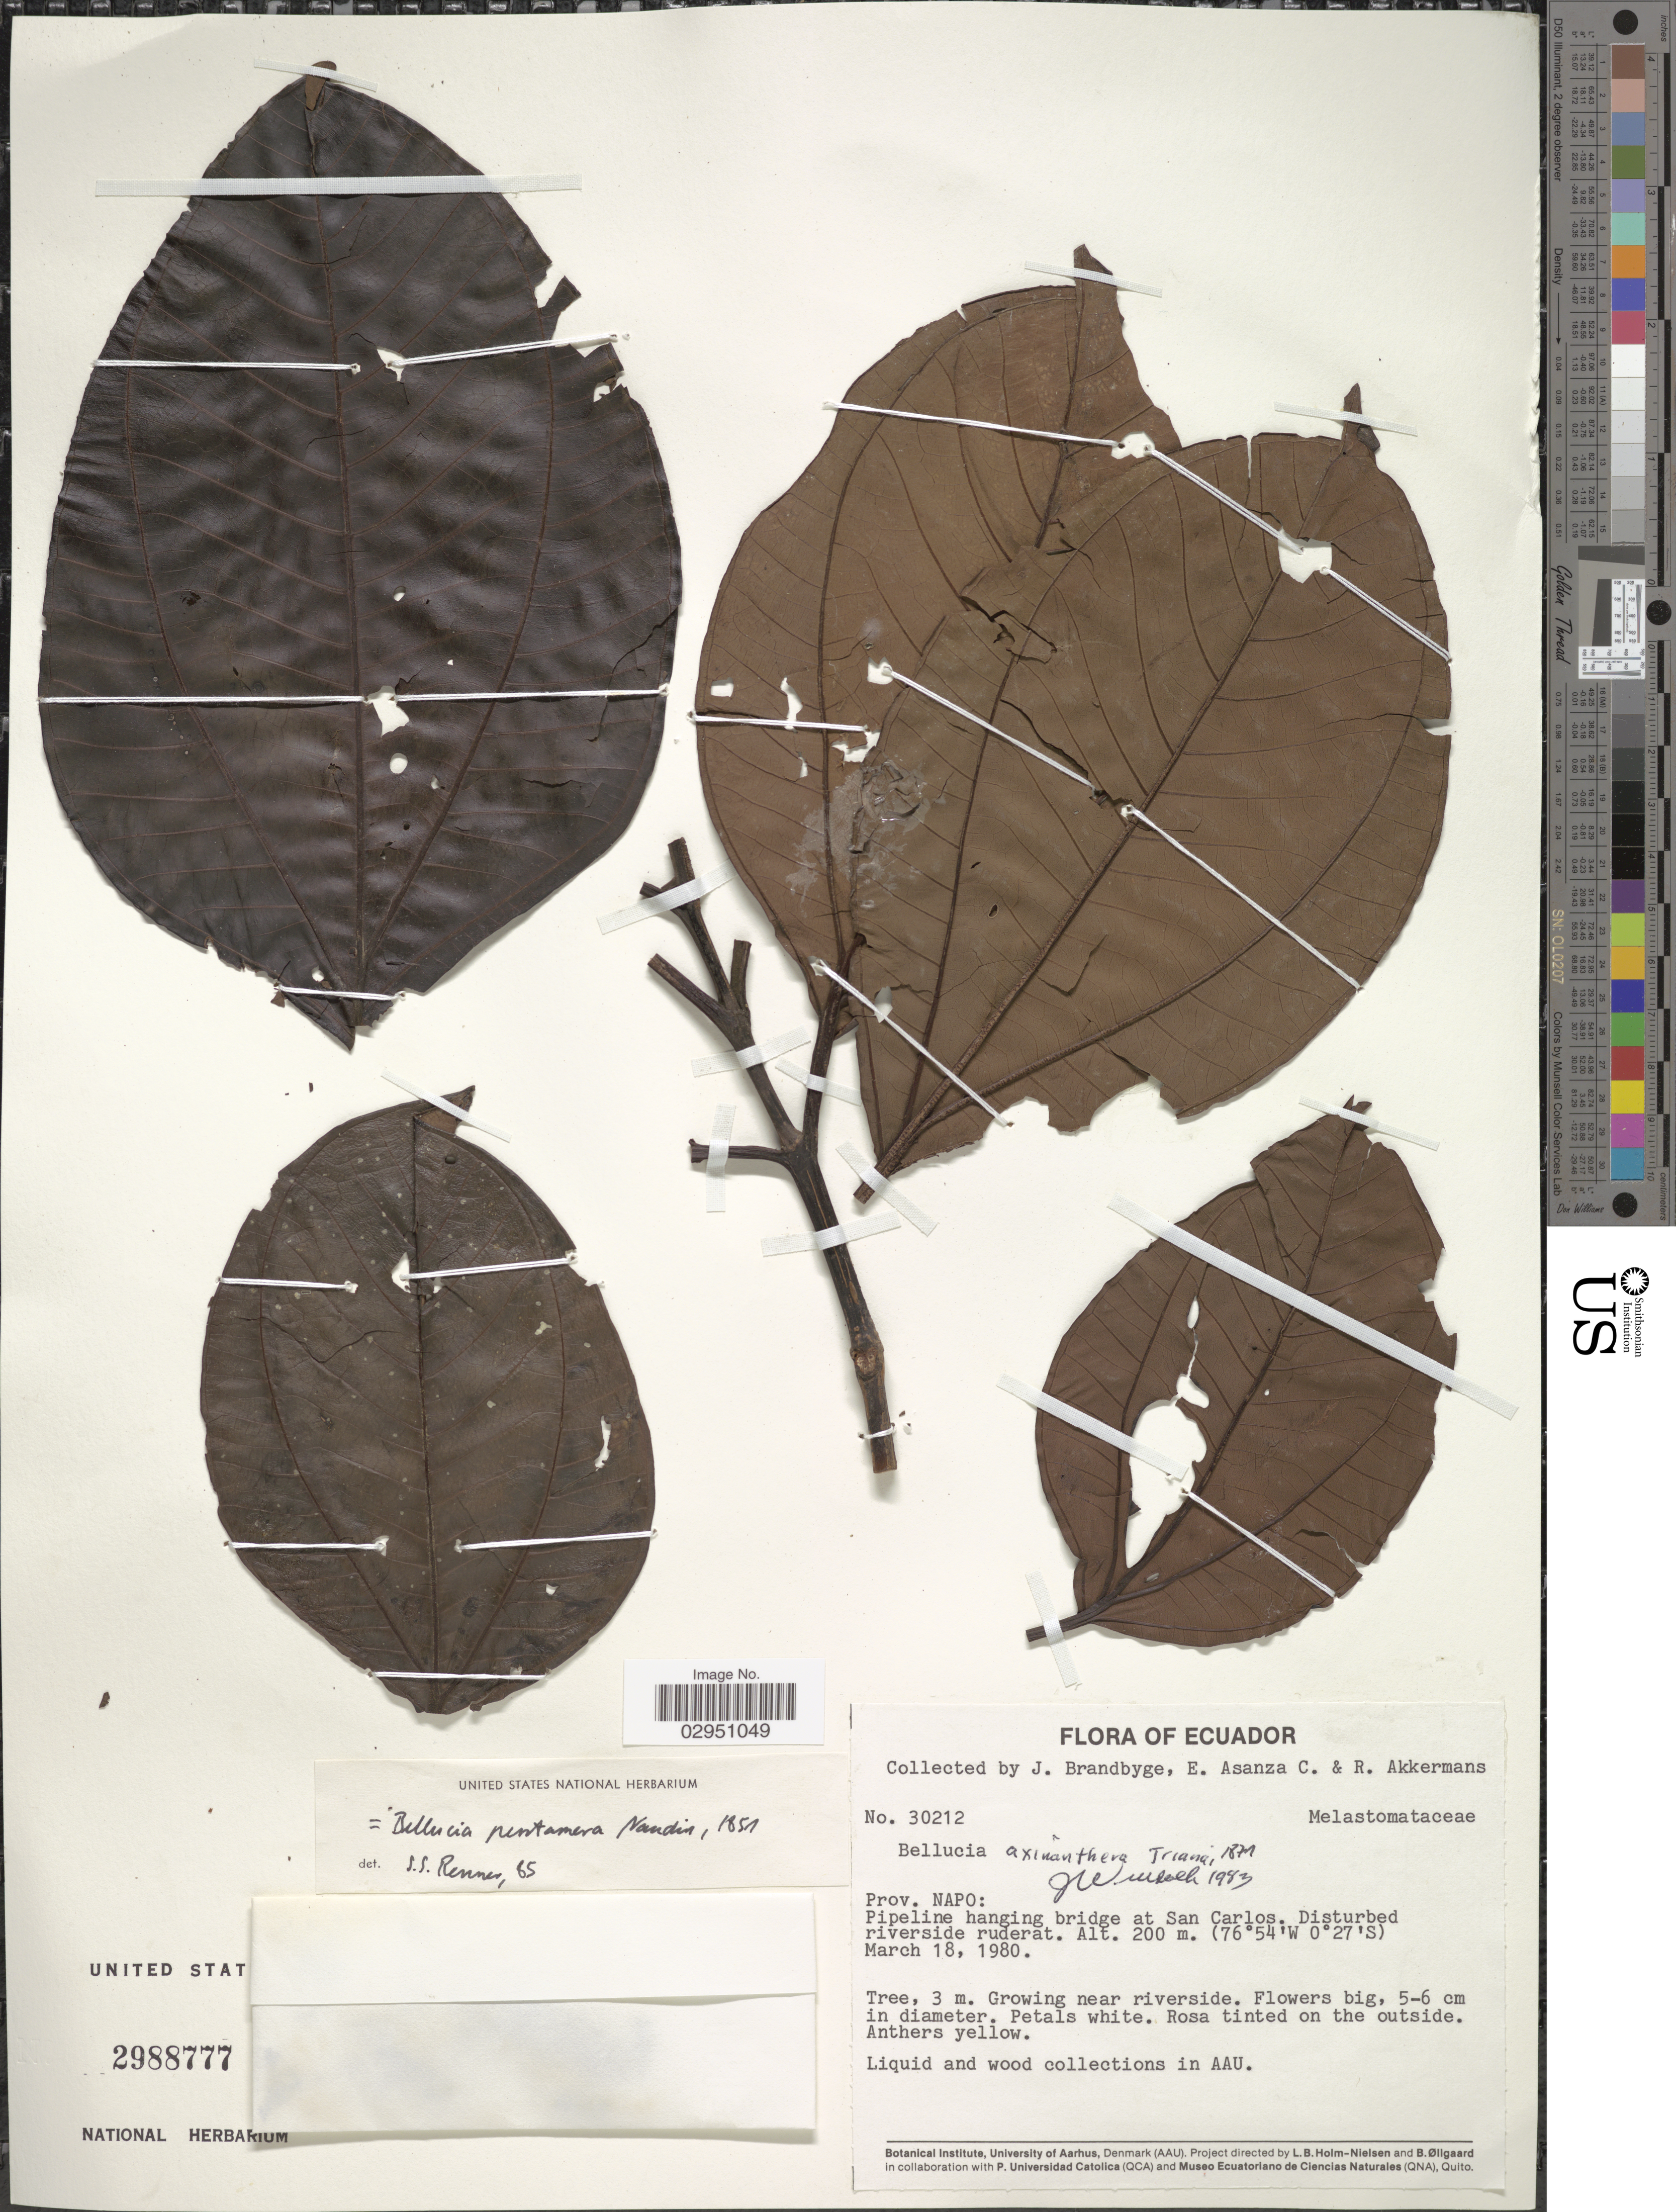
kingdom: Plantae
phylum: Tracheophyta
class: Magnoliopsida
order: Myrtales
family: Melastomataceae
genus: Bellucia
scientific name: Bellucia pentamera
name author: Naudin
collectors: J. Brandbyge, E. Asanza C. & R. W. A. P. Akkermans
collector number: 30212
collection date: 1980-03-18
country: Ecuador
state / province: Napo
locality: Pipeline hanging bridge at San Carlos.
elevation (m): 200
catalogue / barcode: US 2988777